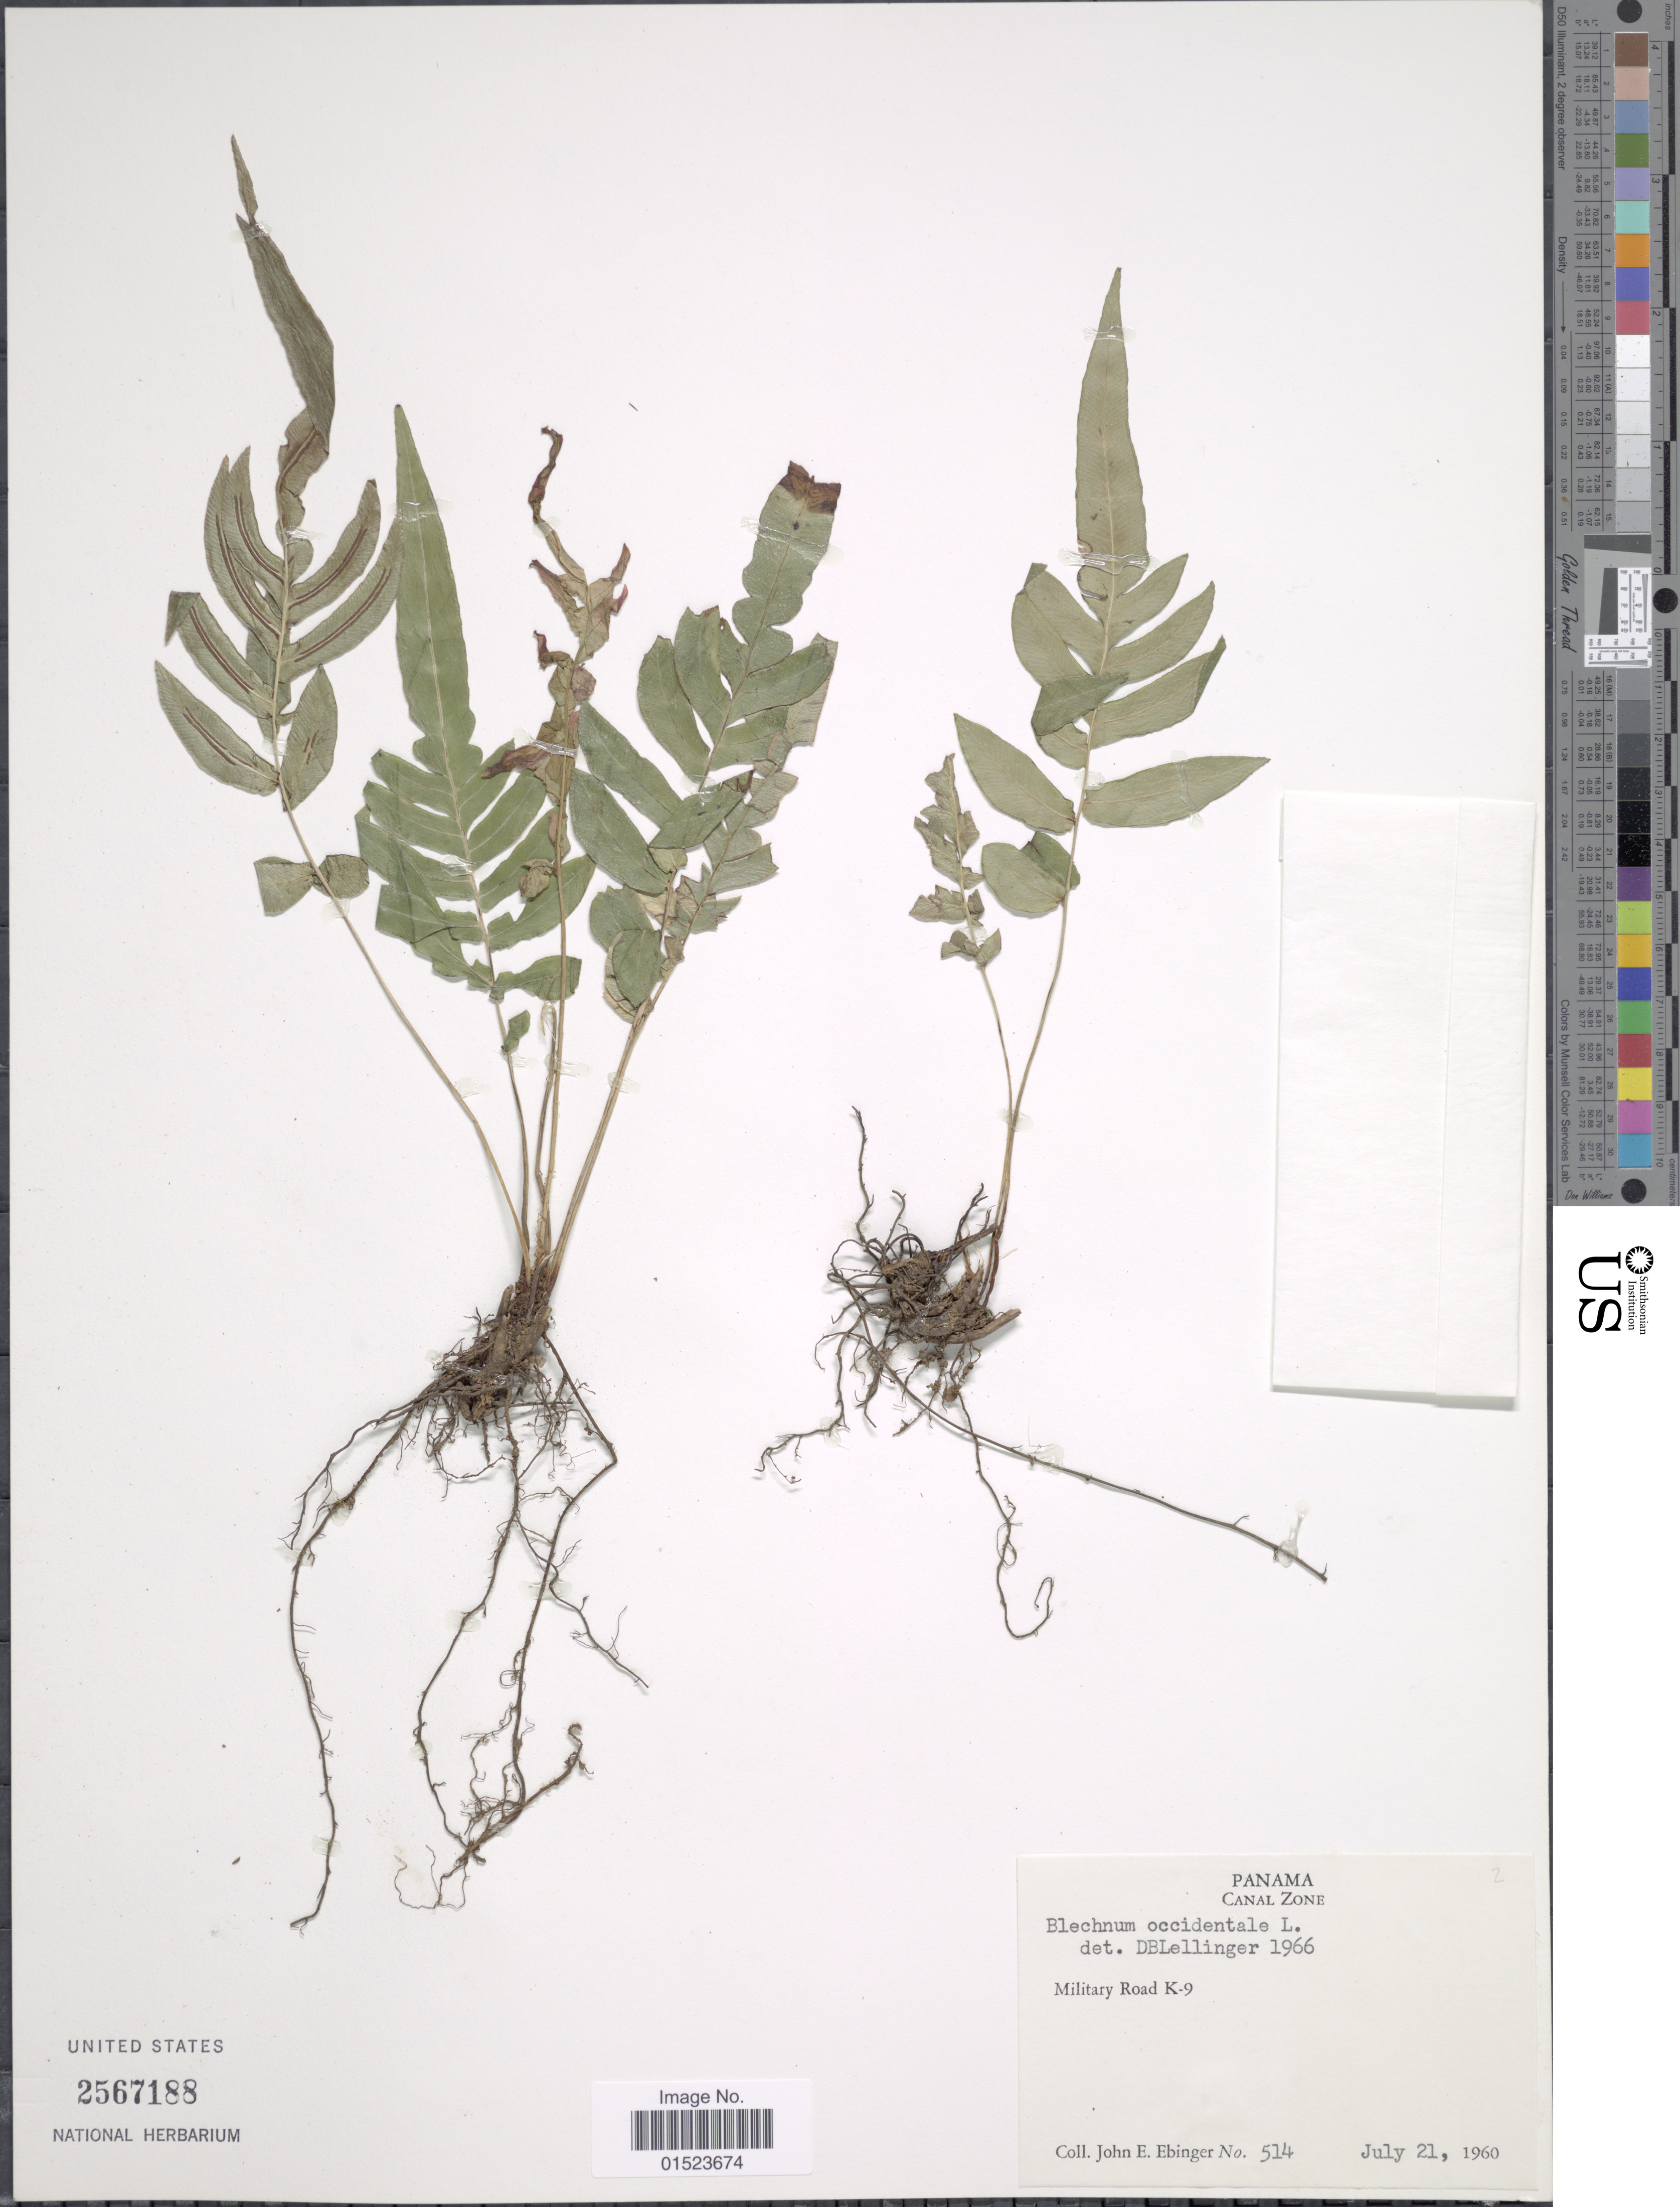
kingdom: Plantae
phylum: Tracheophyta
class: Polypodiopsida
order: Polypodiales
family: Blechnaceae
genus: Blechnum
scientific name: Blechnum caudatum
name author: Cav.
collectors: J. Ebinger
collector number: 514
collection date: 1960-07-21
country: Panama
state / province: Colón / Panamá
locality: Canal Zone, Military Road K-9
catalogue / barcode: US 2567188